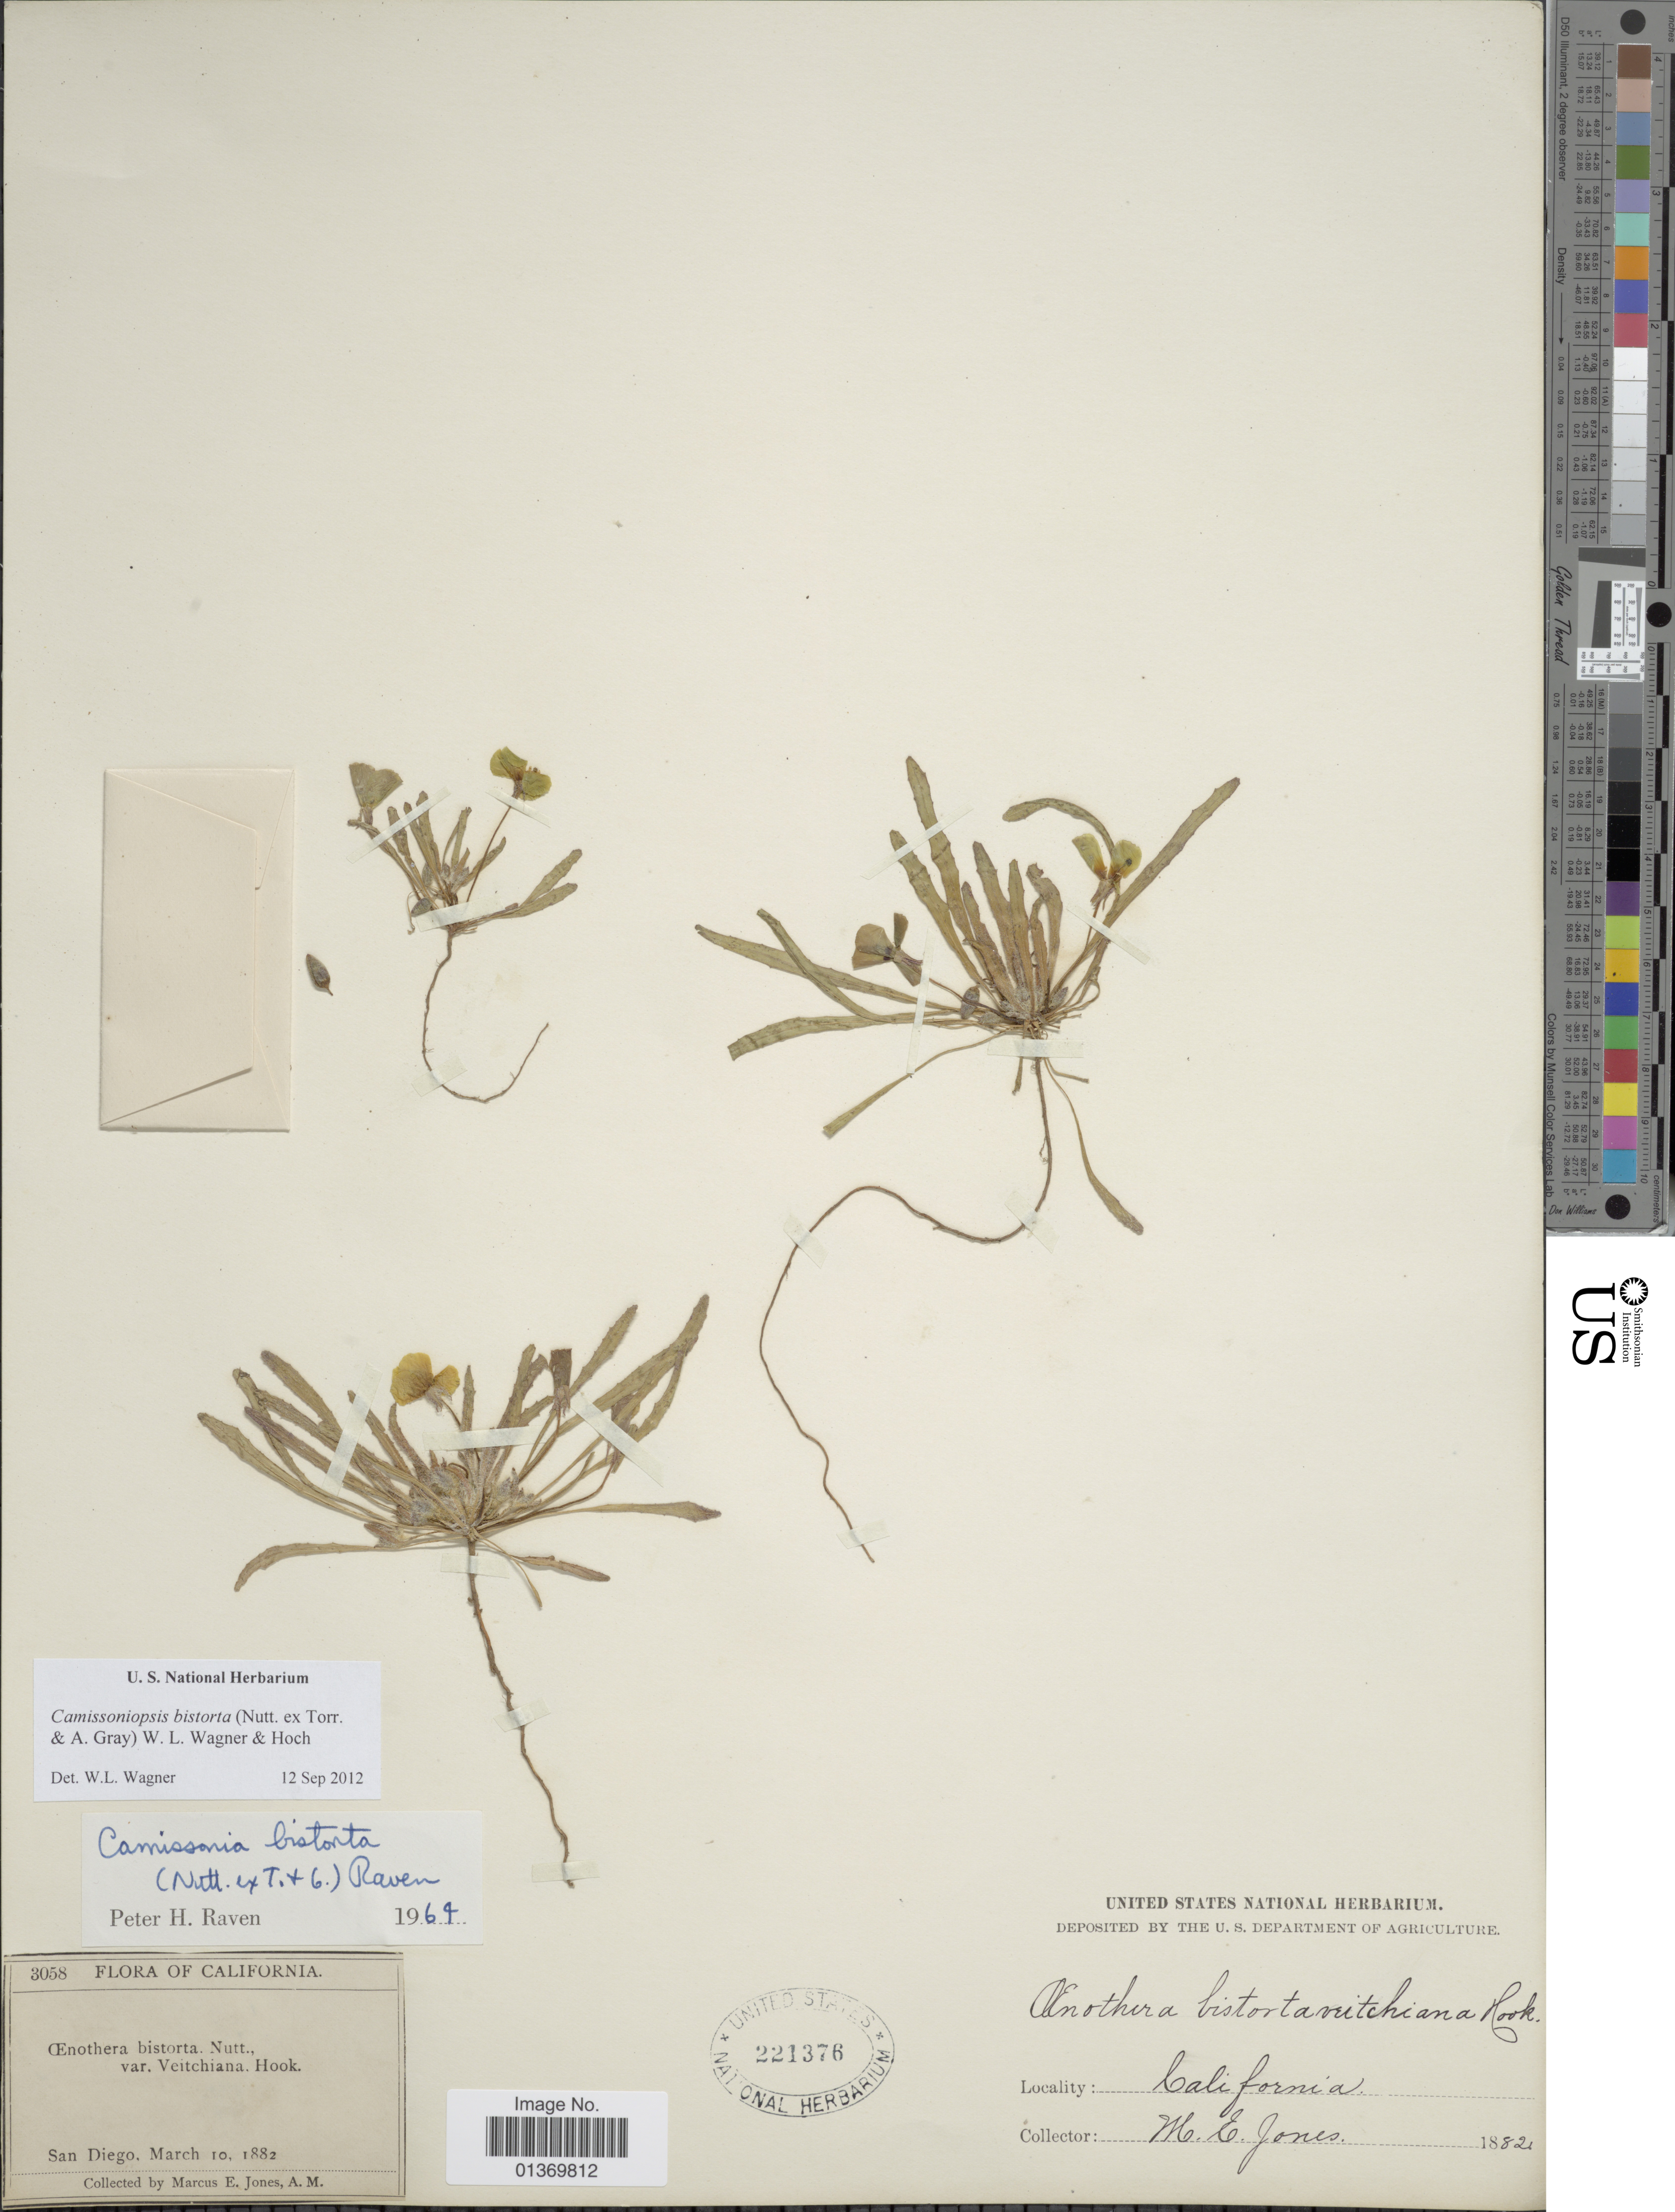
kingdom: Plantae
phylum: Tracheophyta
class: Magnoliopsida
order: Myrtales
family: Onagraceae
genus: Camissoniopsis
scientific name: Camissoniopsis bistorta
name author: (Nutt. ex Torr. & A. Gray) W.L. Wagner & Hoch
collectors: M. E. Jones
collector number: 3058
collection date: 1882-03-10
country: United States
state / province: California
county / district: San Diego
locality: San Diego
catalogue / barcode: US 221376